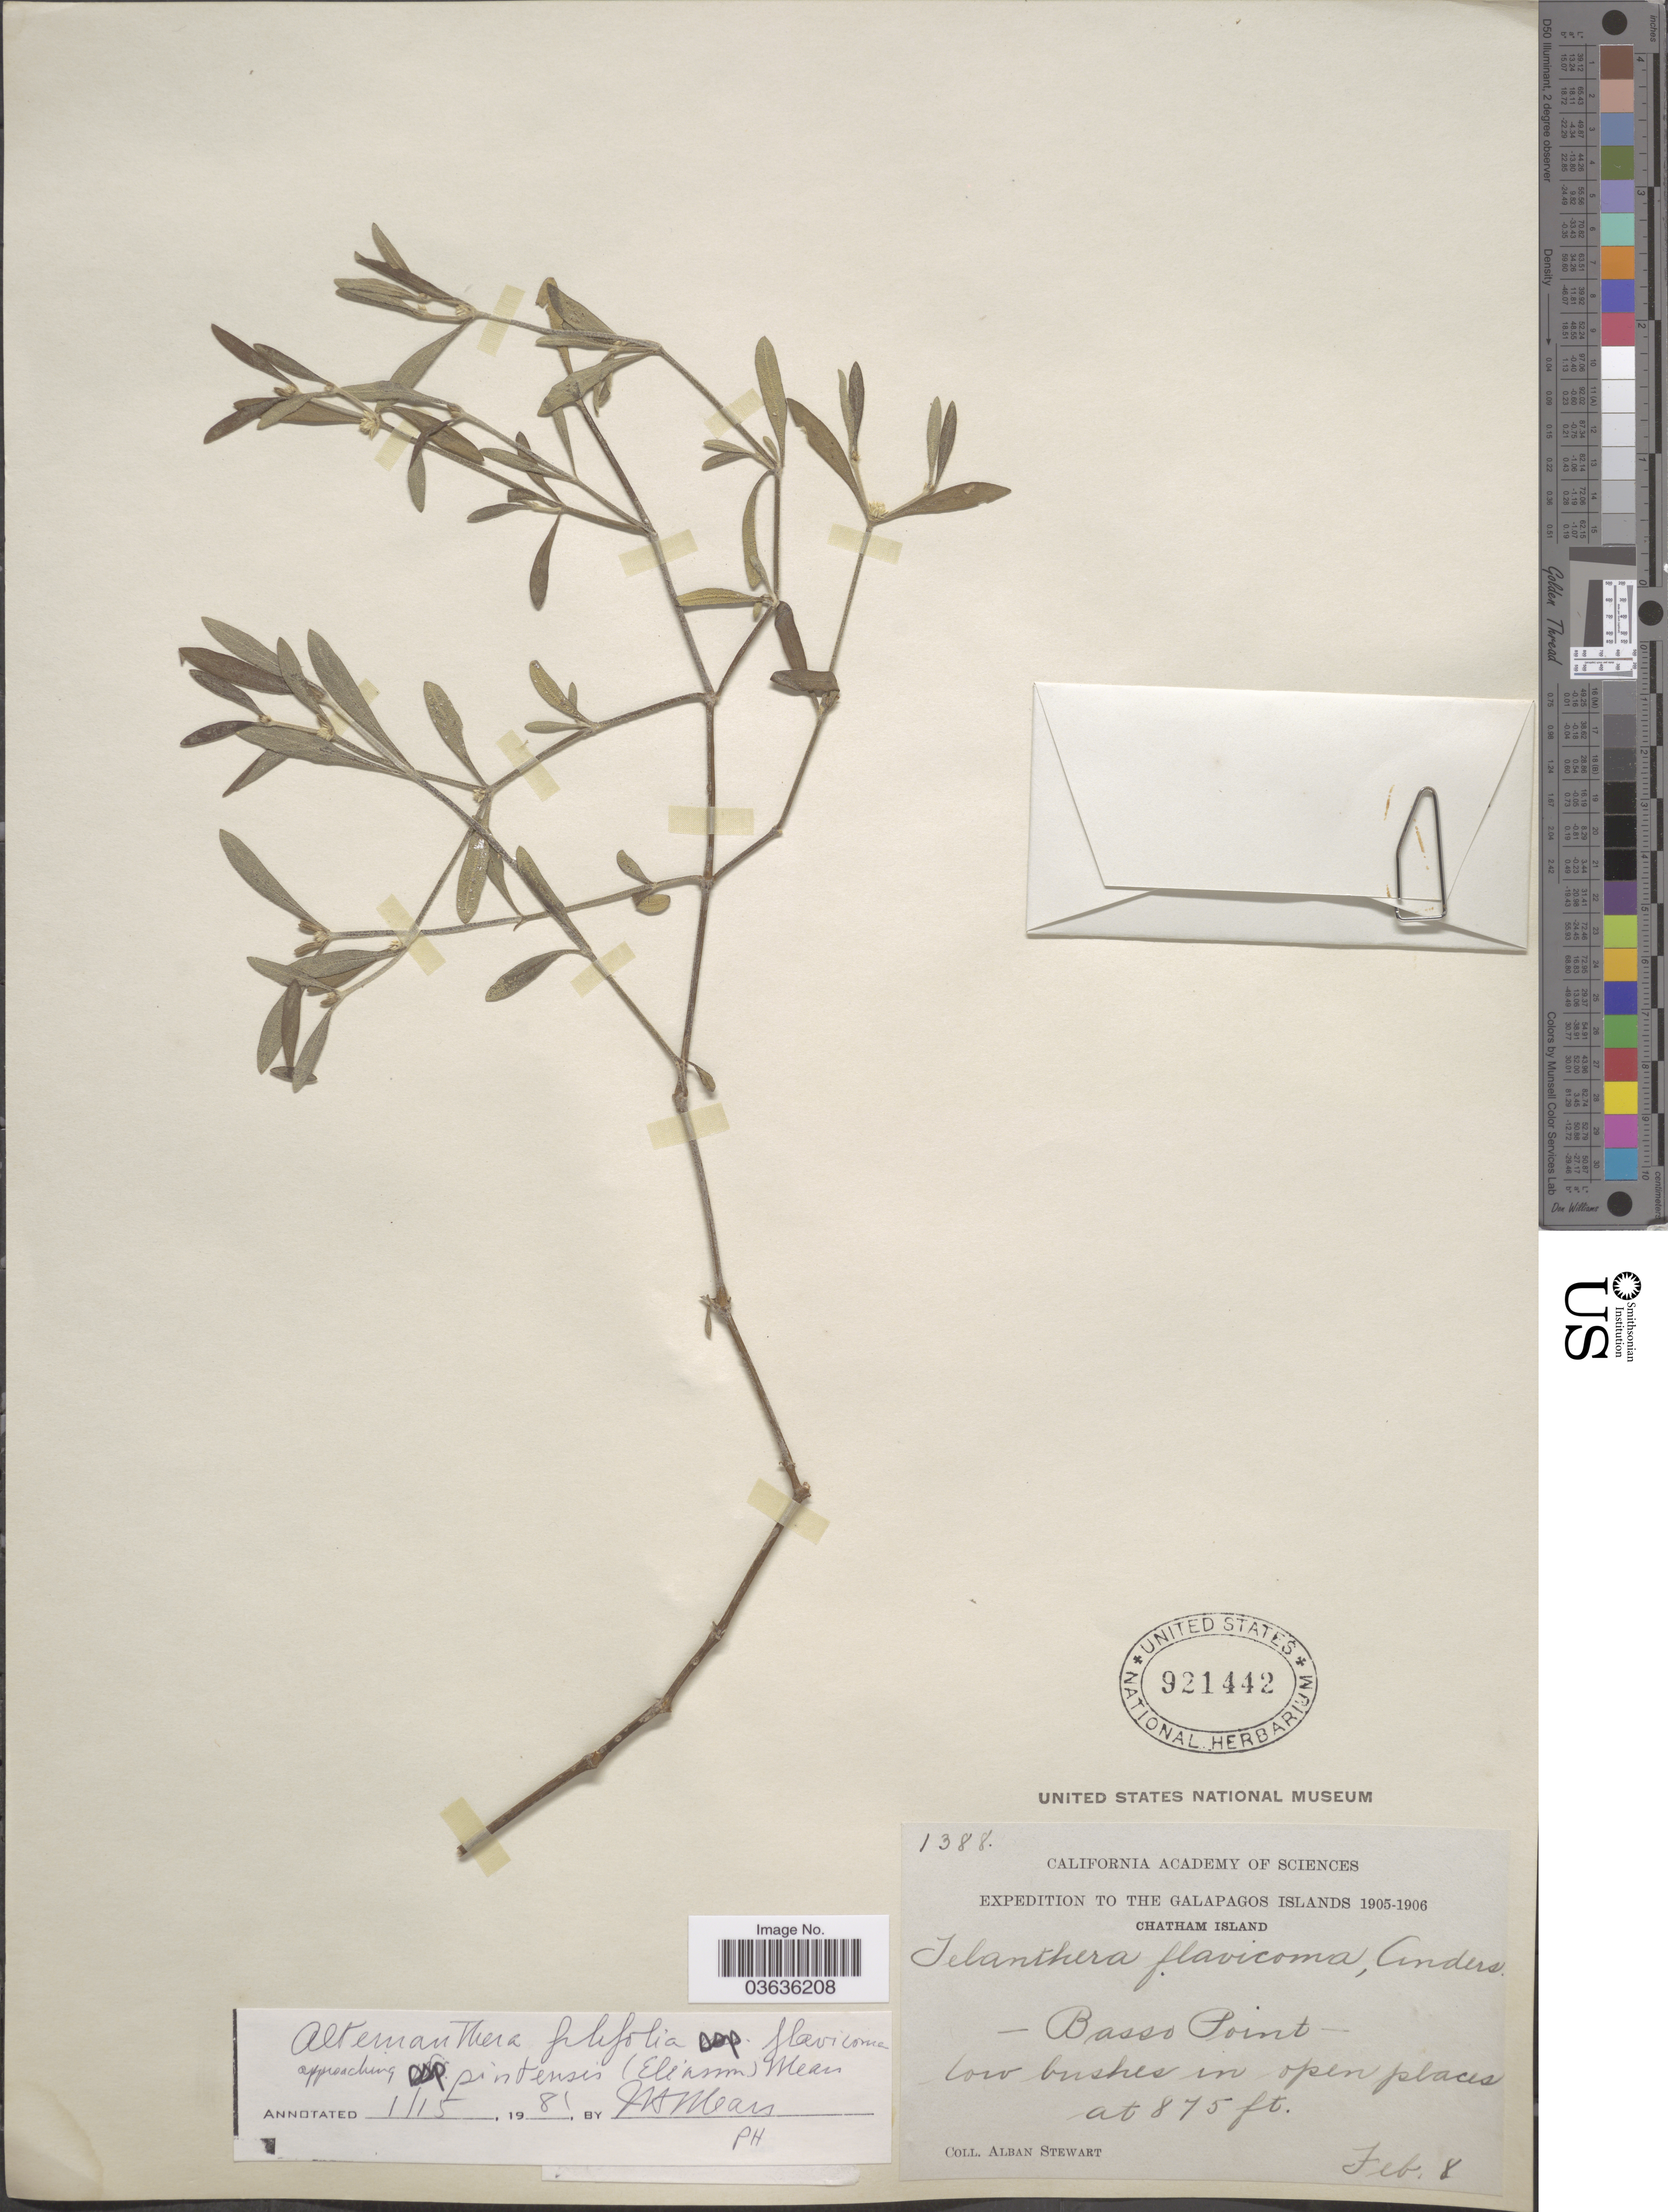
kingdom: Plantae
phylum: Tracheophyta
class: Magnoliopsida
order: Caryophyllales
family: Amaranthaceae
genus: Alternanthera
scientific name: Alternanthera filifolia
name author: (Hook. f.) J.T. Howell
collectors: A. Stewart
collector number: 1388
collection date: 1905-02-08/1906-02-08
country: Ecuador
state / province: Colón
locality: The Galapagos Islands. Chatham Island. Basso Point.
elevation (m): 267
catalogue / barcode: US 921442